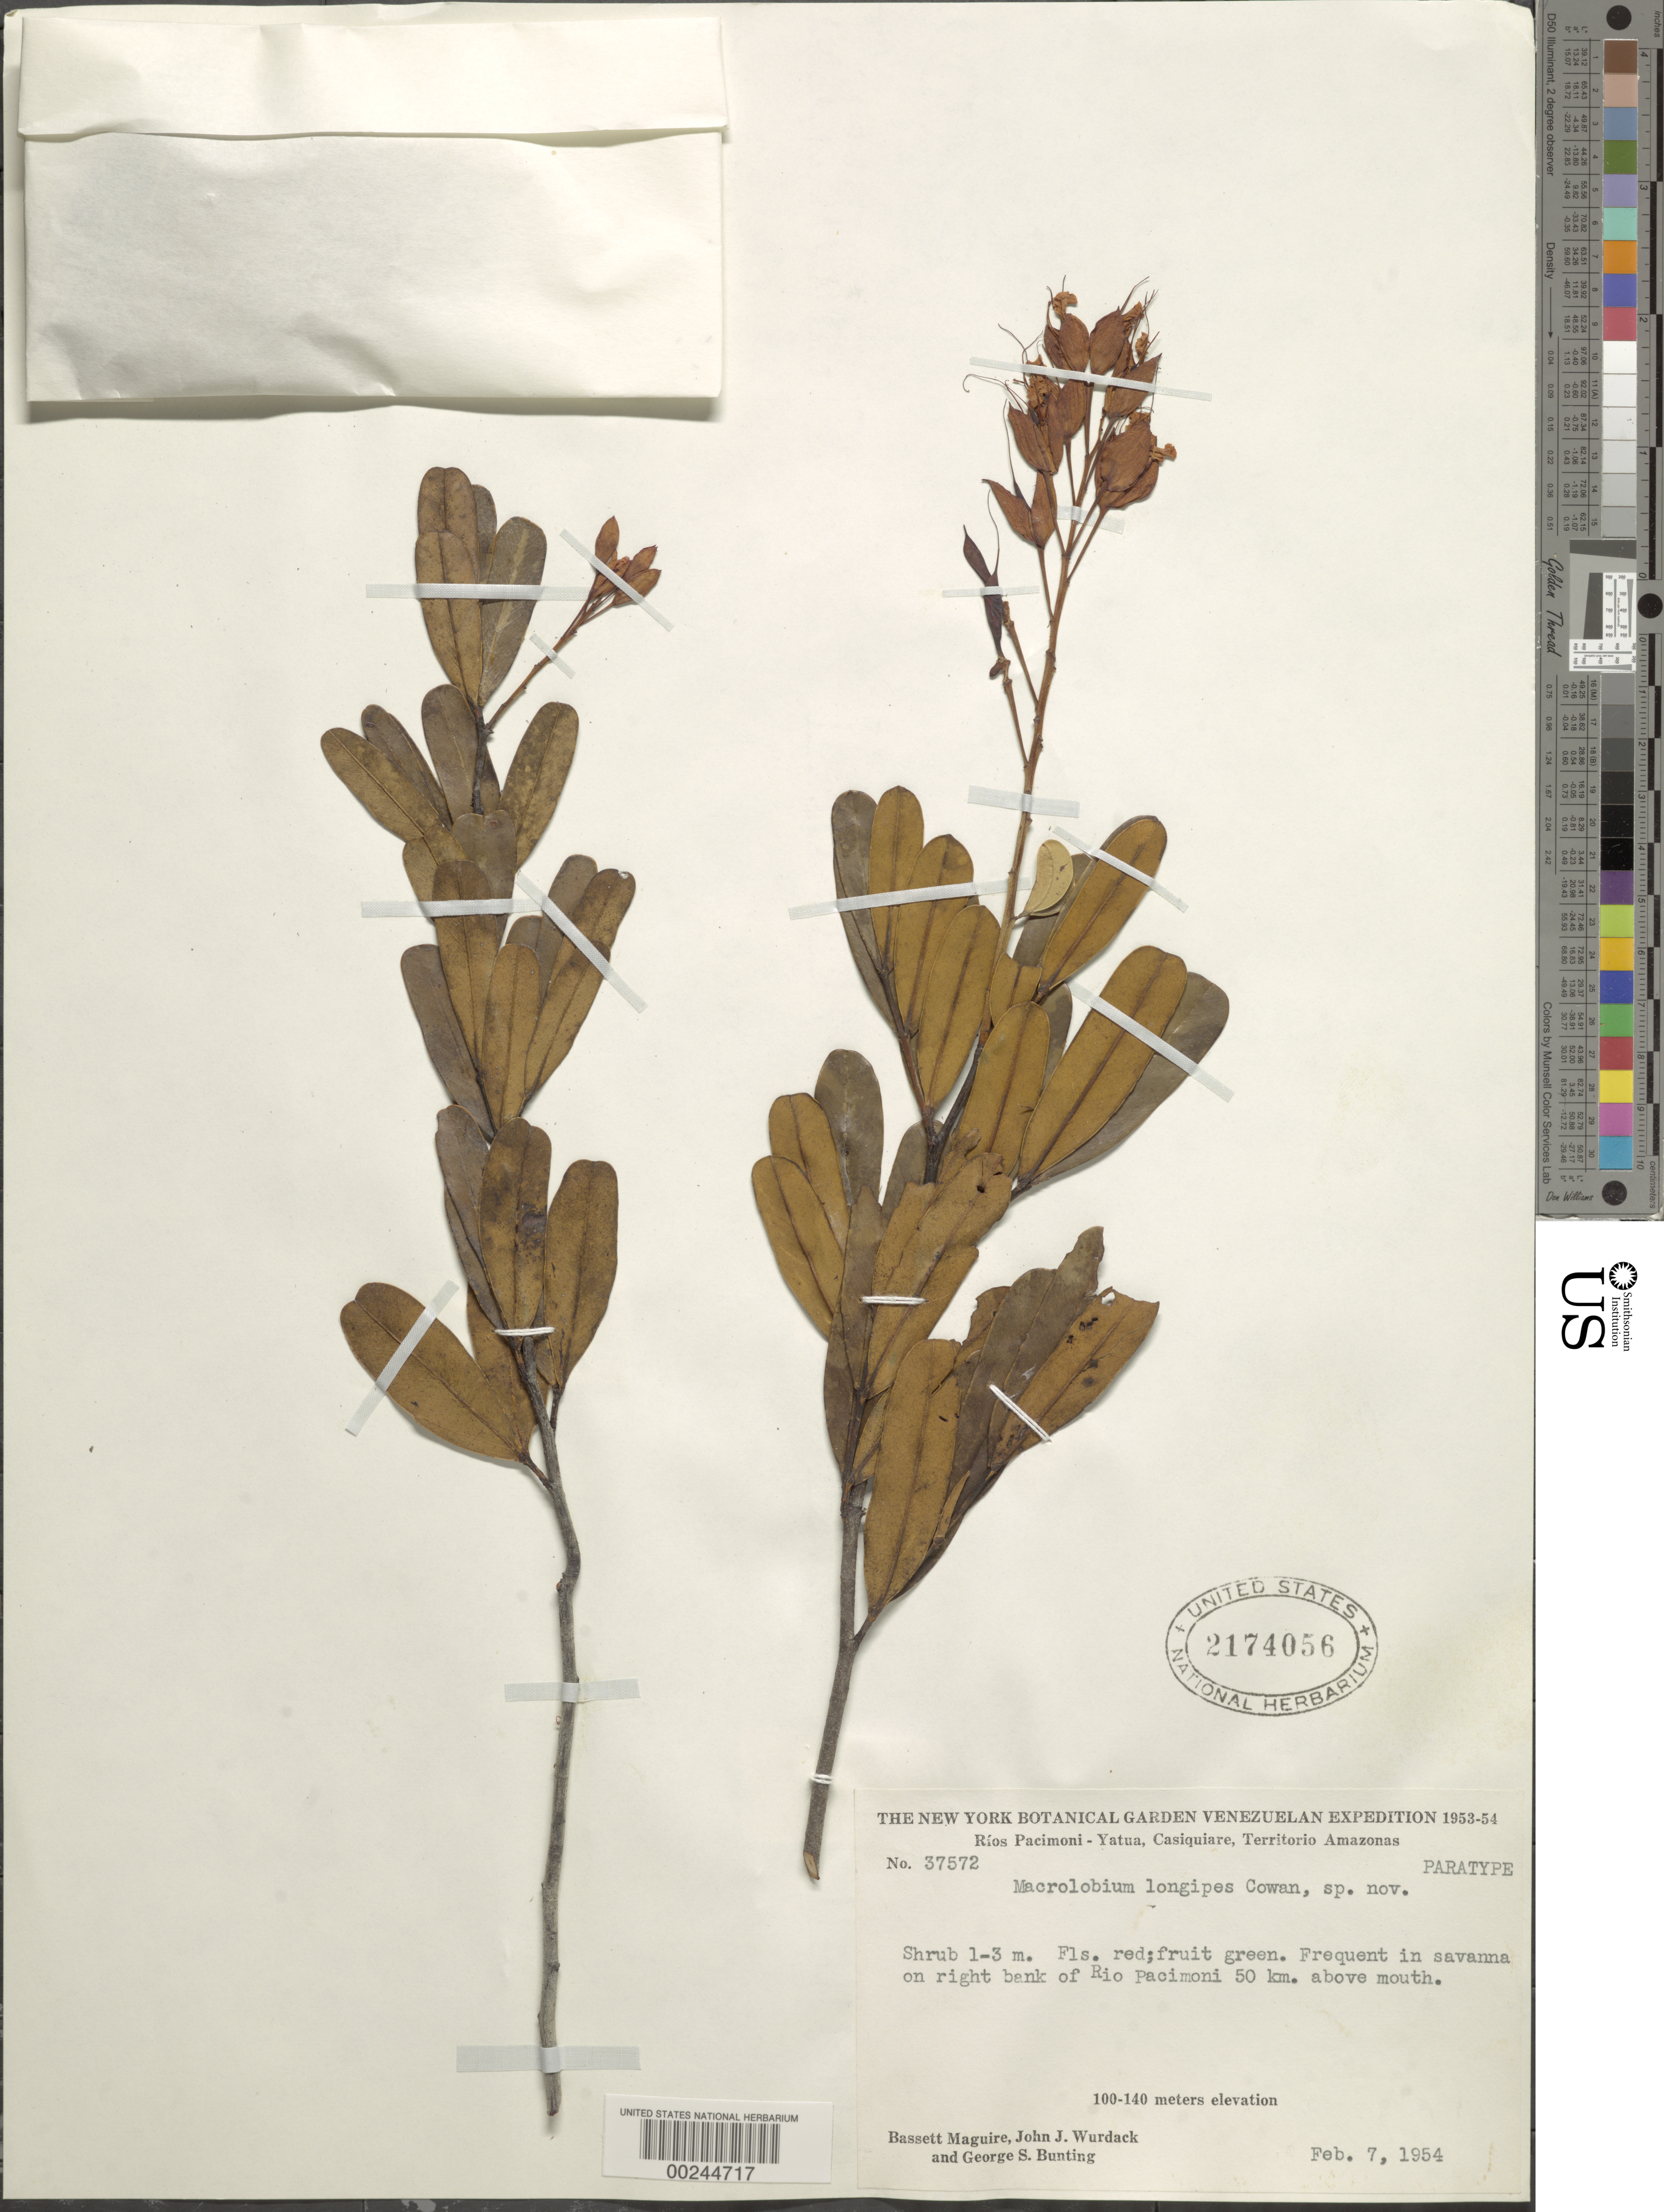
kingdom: Plantae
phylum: Tracheophyta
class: Magnoliopsida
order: Fabales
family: Fabaceae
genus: Macrolobium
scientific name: Macrolobium longipes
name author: R.S. Cowan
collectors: B. Maguire, J. J. Wurdack & G. S. Bunting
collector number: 37572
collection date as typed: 07 Feb 1954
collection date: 1954-02-07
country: Venezuela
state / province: Amazonas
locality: In savanna on right bank of rio pacimoni, 50 km above mouth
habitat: Savanna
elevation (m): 100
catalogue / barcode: US 2174056